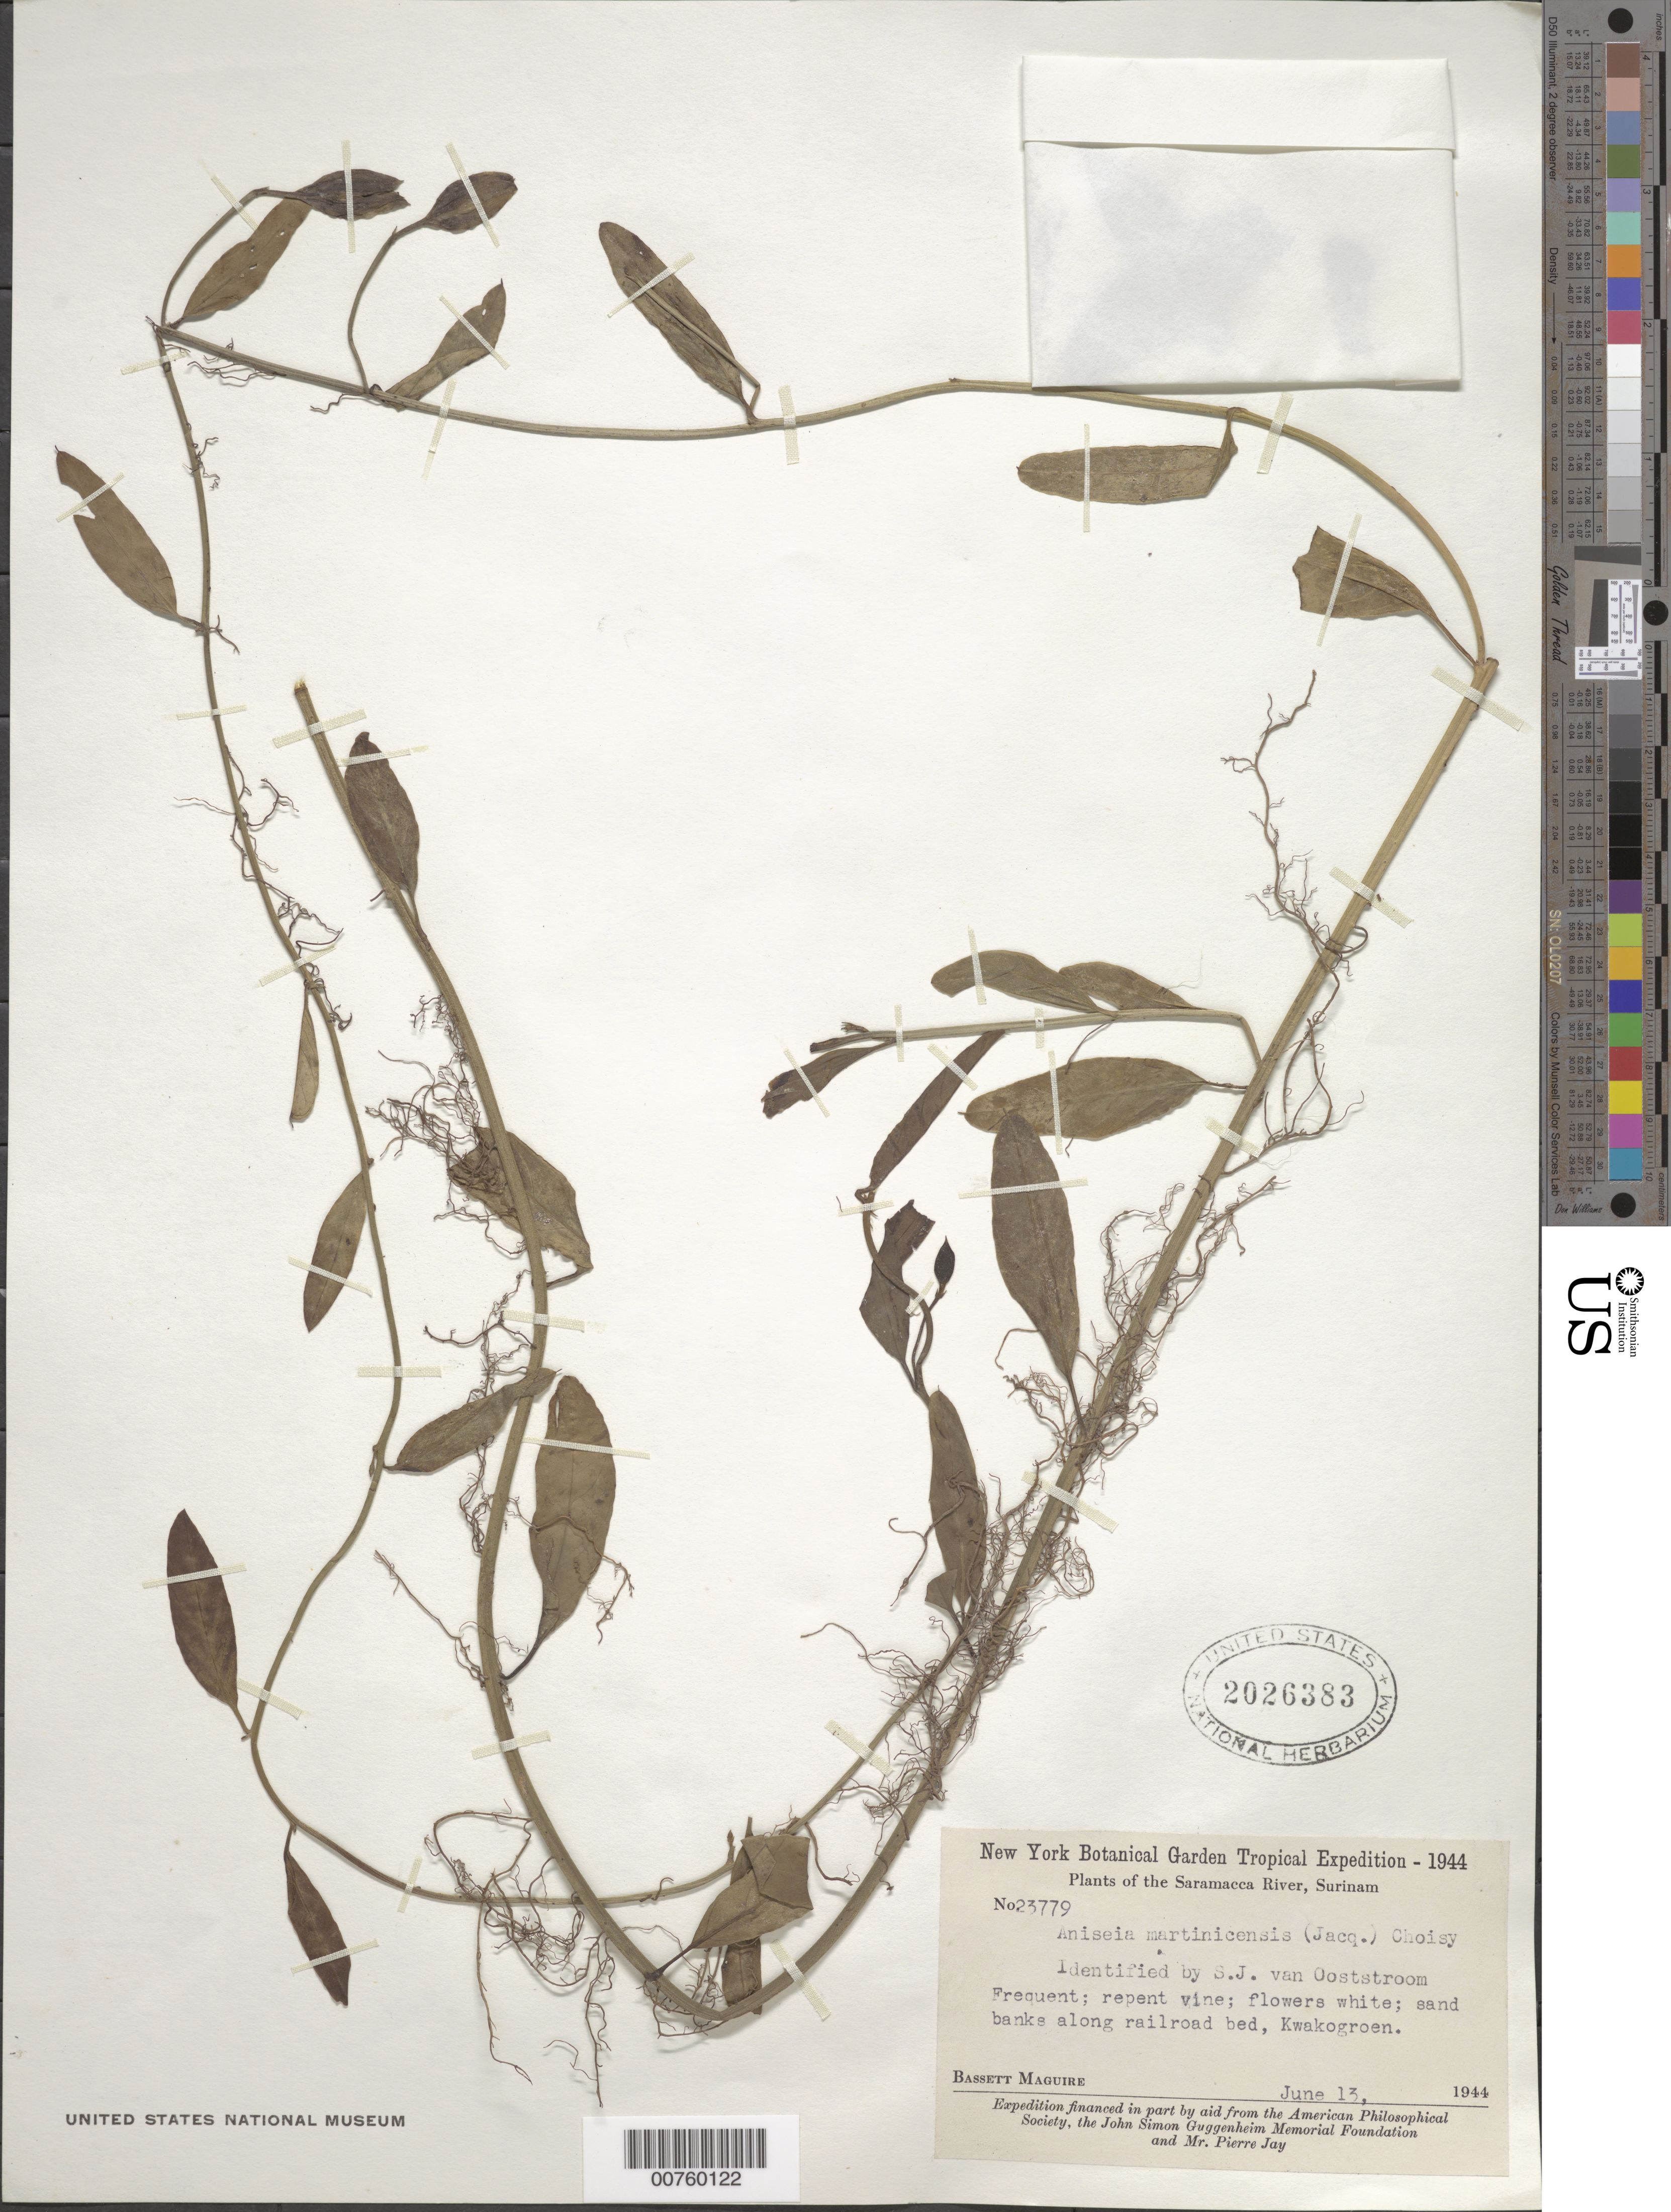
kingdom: Plantae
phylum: Tracheophyta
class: Magnoliopsida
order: Solanales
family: Convolvulaceae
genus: Aniseia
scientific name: Aniseia martinicensis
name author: (Jacq.) Choisy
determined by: Ooststroom, S. J. van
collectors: B. Maguire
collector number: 23779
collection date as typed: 13-Jun-44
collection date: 1944-06-13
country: Suriname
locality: Saramacca River, Kwakoegron vic.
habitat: Sand banks along railroad bed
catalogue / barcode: US 2026383